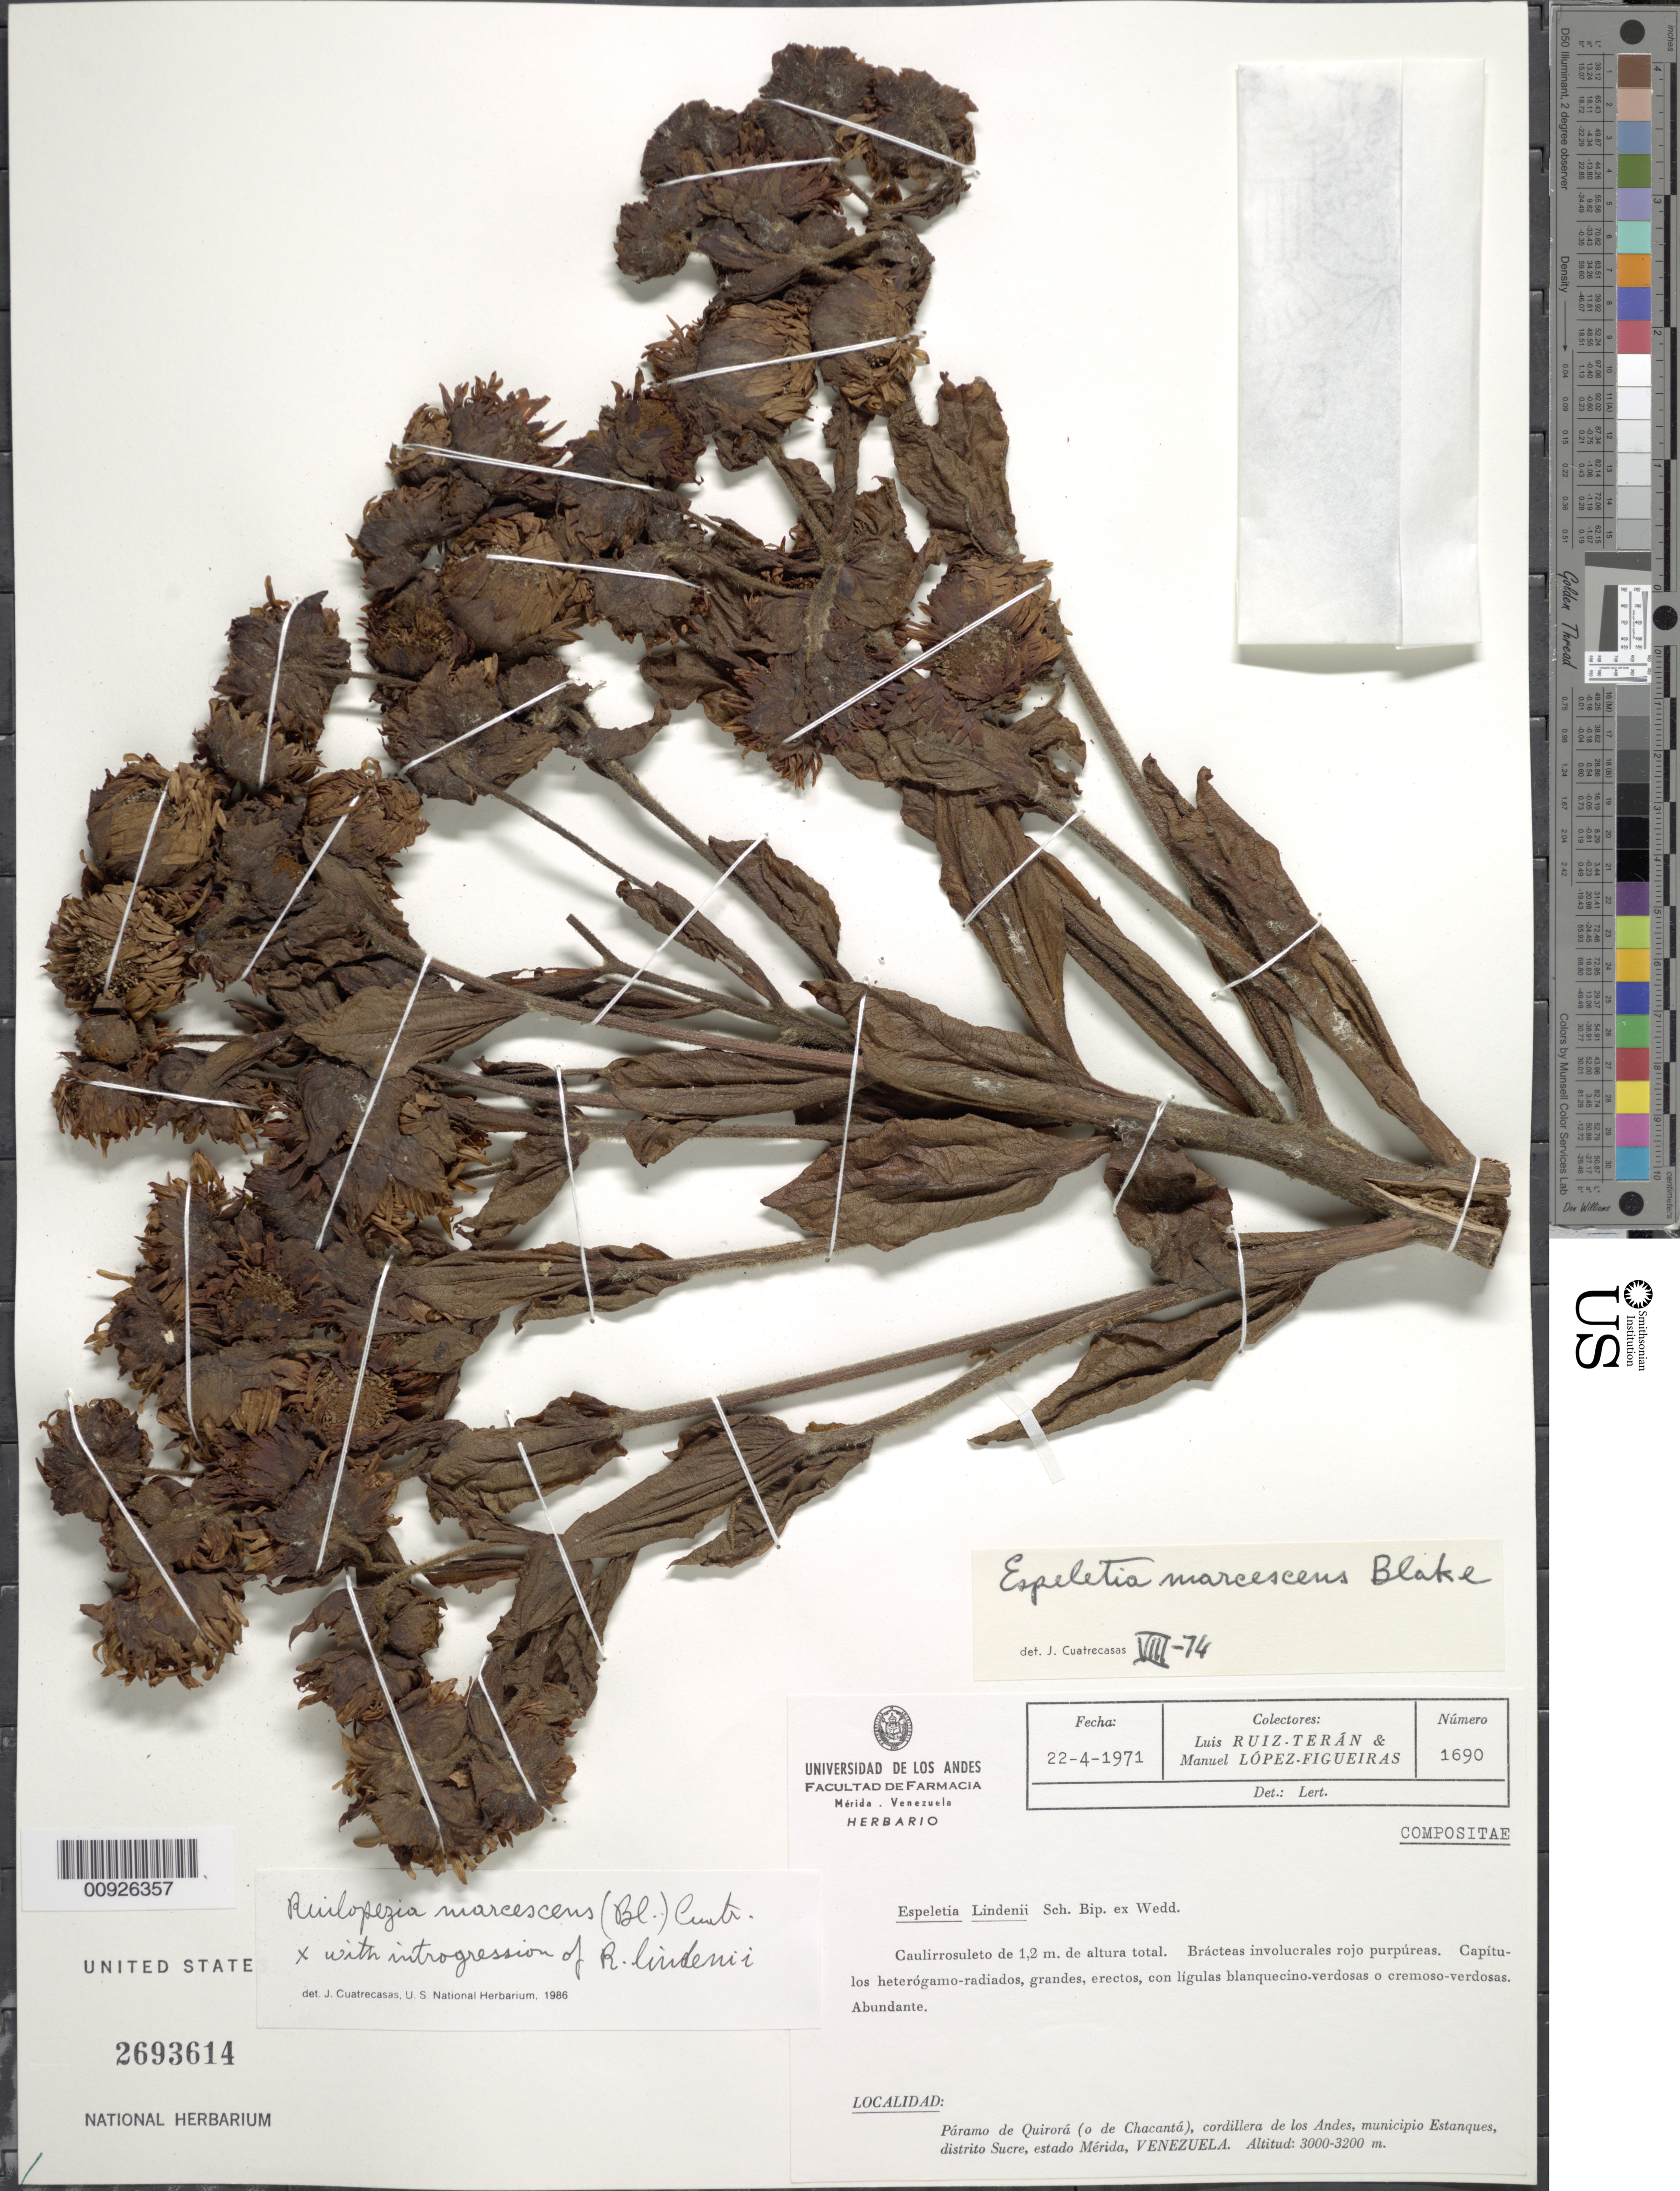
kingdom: Plantae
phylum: Tracheophyta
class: Magnoliopsida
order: Asterales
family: Asteraceae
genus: Ruilopezia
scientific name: Ruilopezia marcescens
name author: (S.F. Blake) Cuatrec.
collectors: L. E. Ruíz-Terán & M. López Figueiras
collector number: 1690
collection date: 1971-04-22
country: Venezuela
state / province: Mérida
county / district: Sucre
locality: P. de Quirorá (o de Chacantá), M. Estanques.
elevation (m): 3000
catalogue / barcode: US 2693614